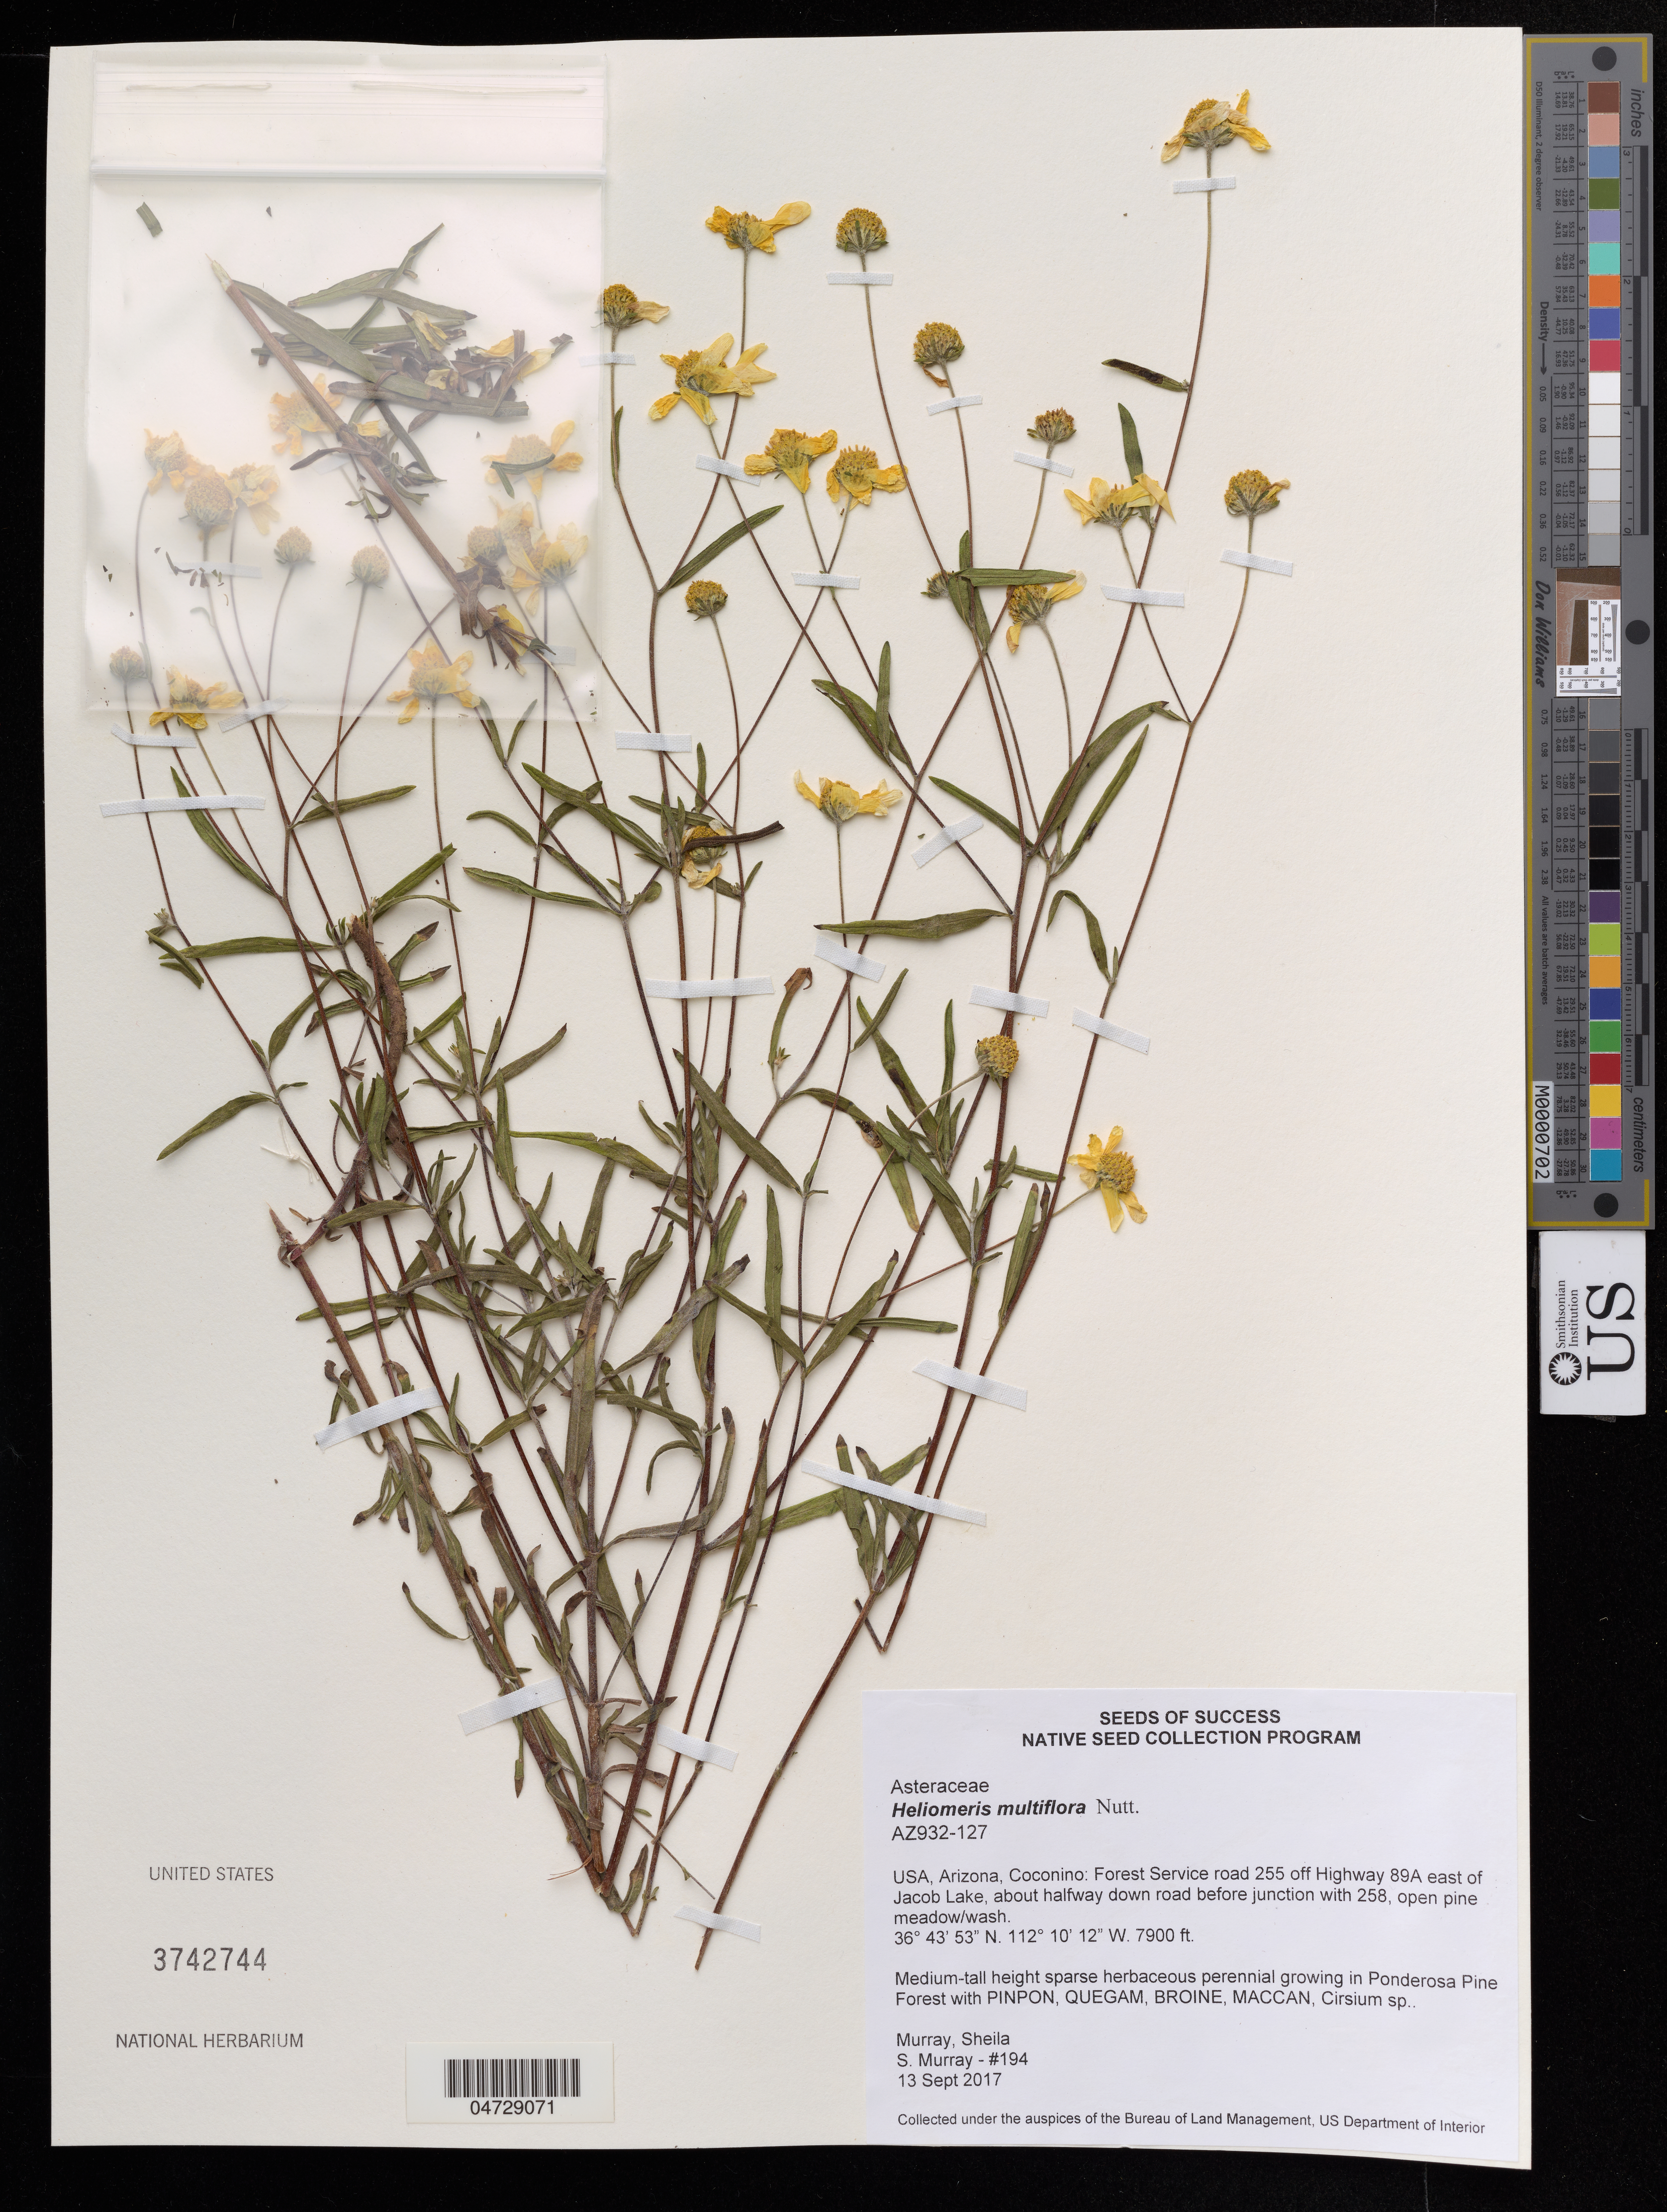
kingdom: Plantae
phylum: Tracheophyta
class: Magnoliopsida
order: Asterales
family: Asteraceae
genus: Heliomeris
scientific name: Heliomeris multiflora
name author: Nutt.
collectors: S. Murray & S. Murray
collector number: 194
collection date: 2017-09-13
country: United States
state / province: Arizona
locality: Coconino: Forest Service road 255 off Highway 89A east of Jacob Lake, about halfway down road before junction with 258, open pine meadow/wash.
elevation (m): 2408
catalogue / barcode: US 3742744